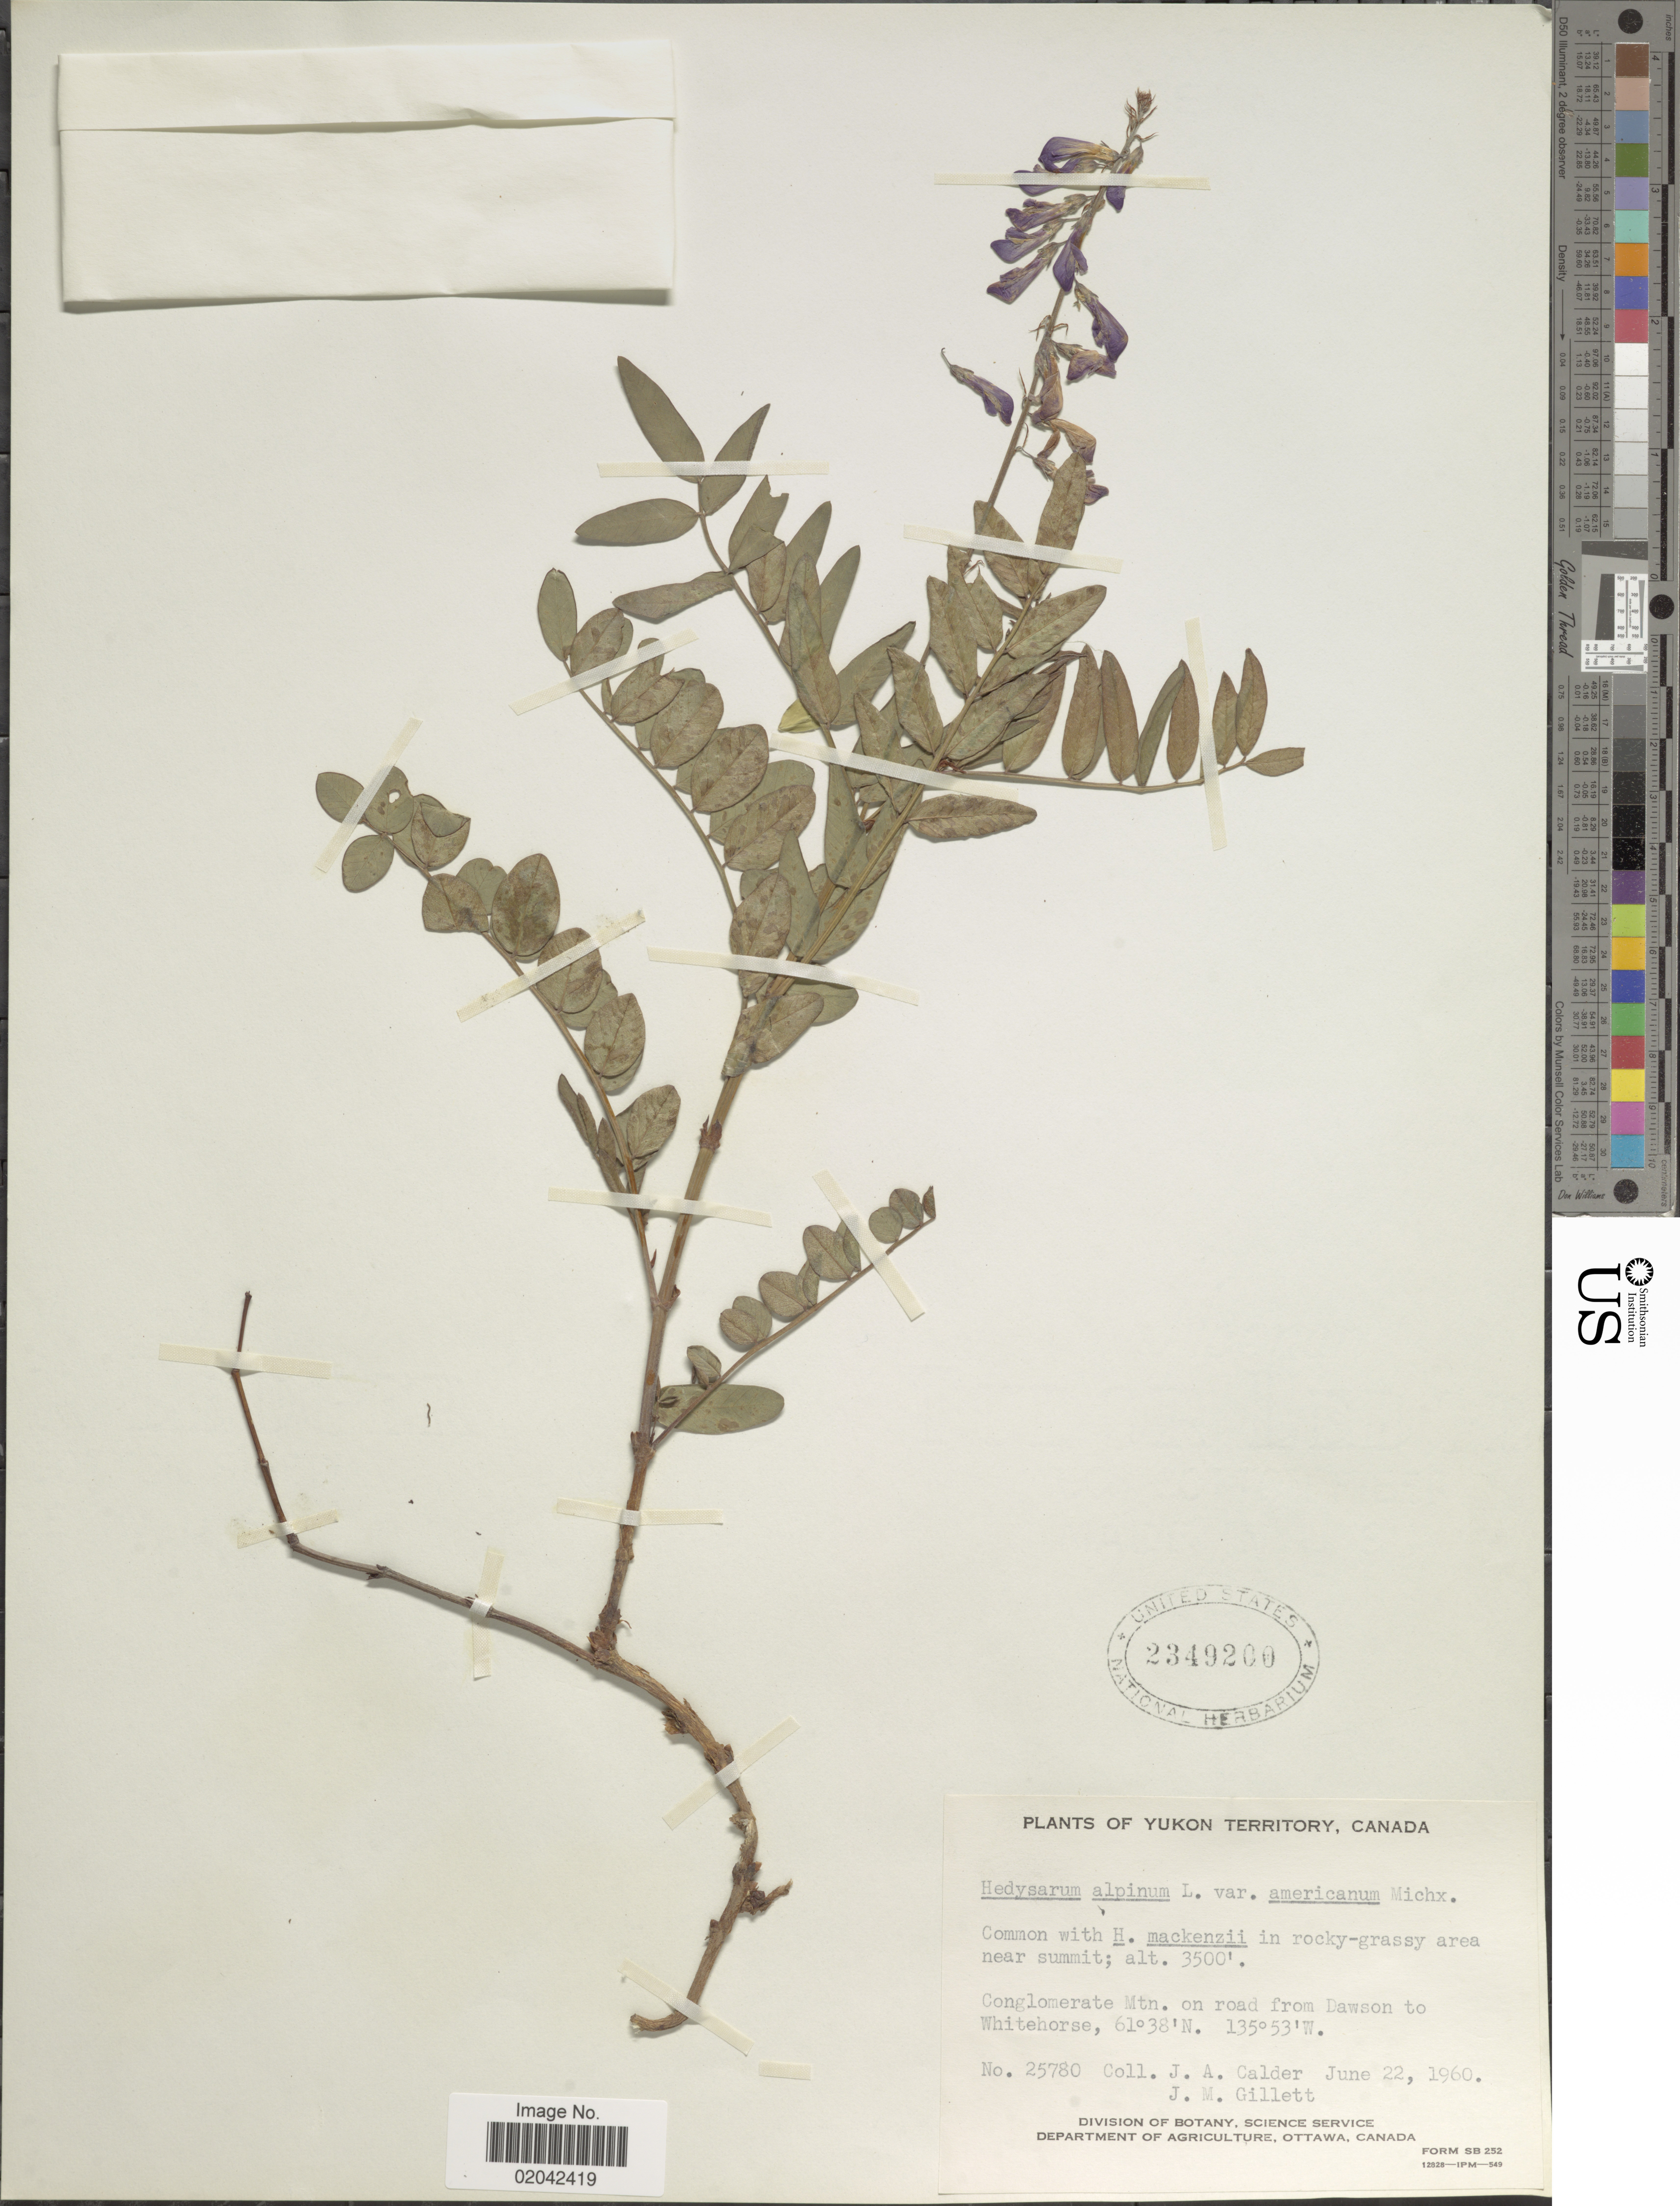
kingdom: Plantae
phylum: Tracheophyta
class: Magnoliopsida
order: Fabales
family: Fabaceae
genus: Hedysarum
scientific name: Hedysarum alpinum var. americanum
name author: Michx. ex Pursh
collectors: J. A. Calder & J. M. Gillett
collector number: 25780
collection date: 1960-06-22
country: Canada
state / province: Yukon Territory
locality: Conglomerate Mtn on road from Dawson to Whitehorse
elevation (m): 1067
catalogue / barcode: US 2349200